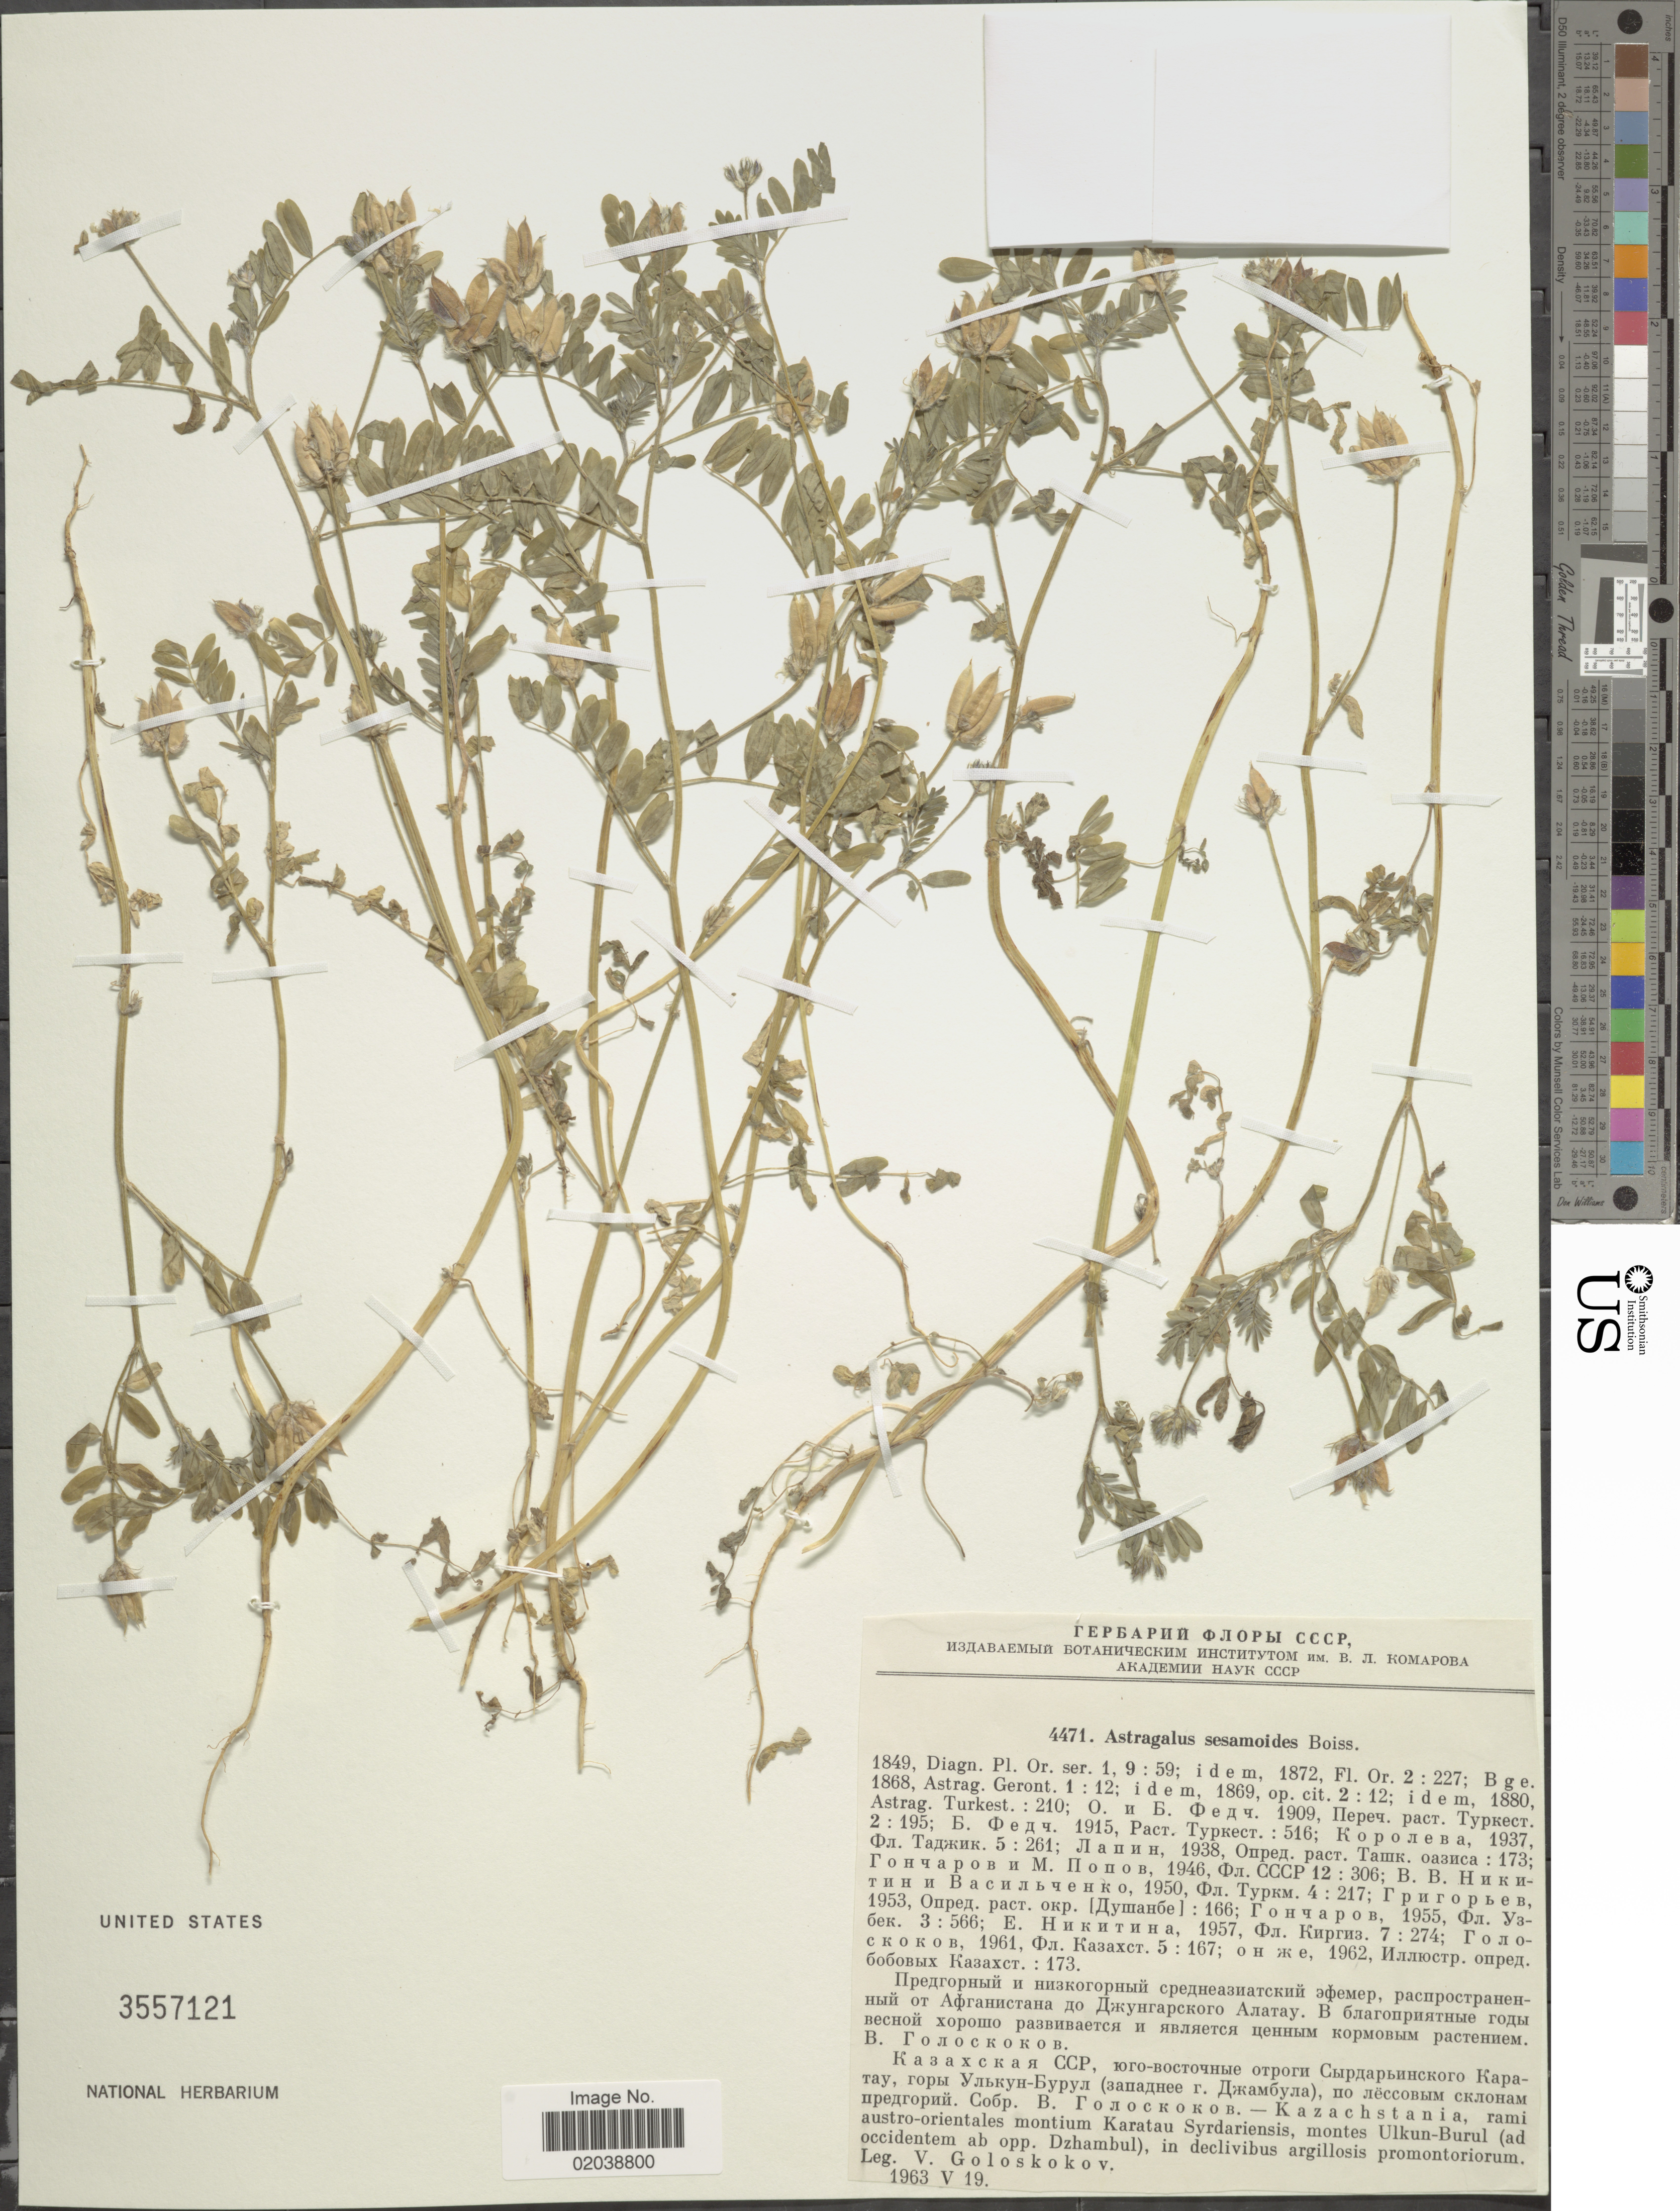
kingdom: Plantae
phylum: Tracheophyta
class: Magnoliopsida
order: Fabales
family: Fabaceae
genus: Astragalus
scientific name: Astragalus sesamoides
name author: Boiss.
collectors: V. P. Goloskokov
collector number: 4471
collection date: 1963-05-19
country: Kazakhstan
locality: Kazachstania, rami austro-orientales montium Karatau Syrdariensis, montes Ulkun-Burul (ad occidentem ab opp. Dzambul), in declivibus argillosis promontoriorum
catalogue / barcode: US 3557121